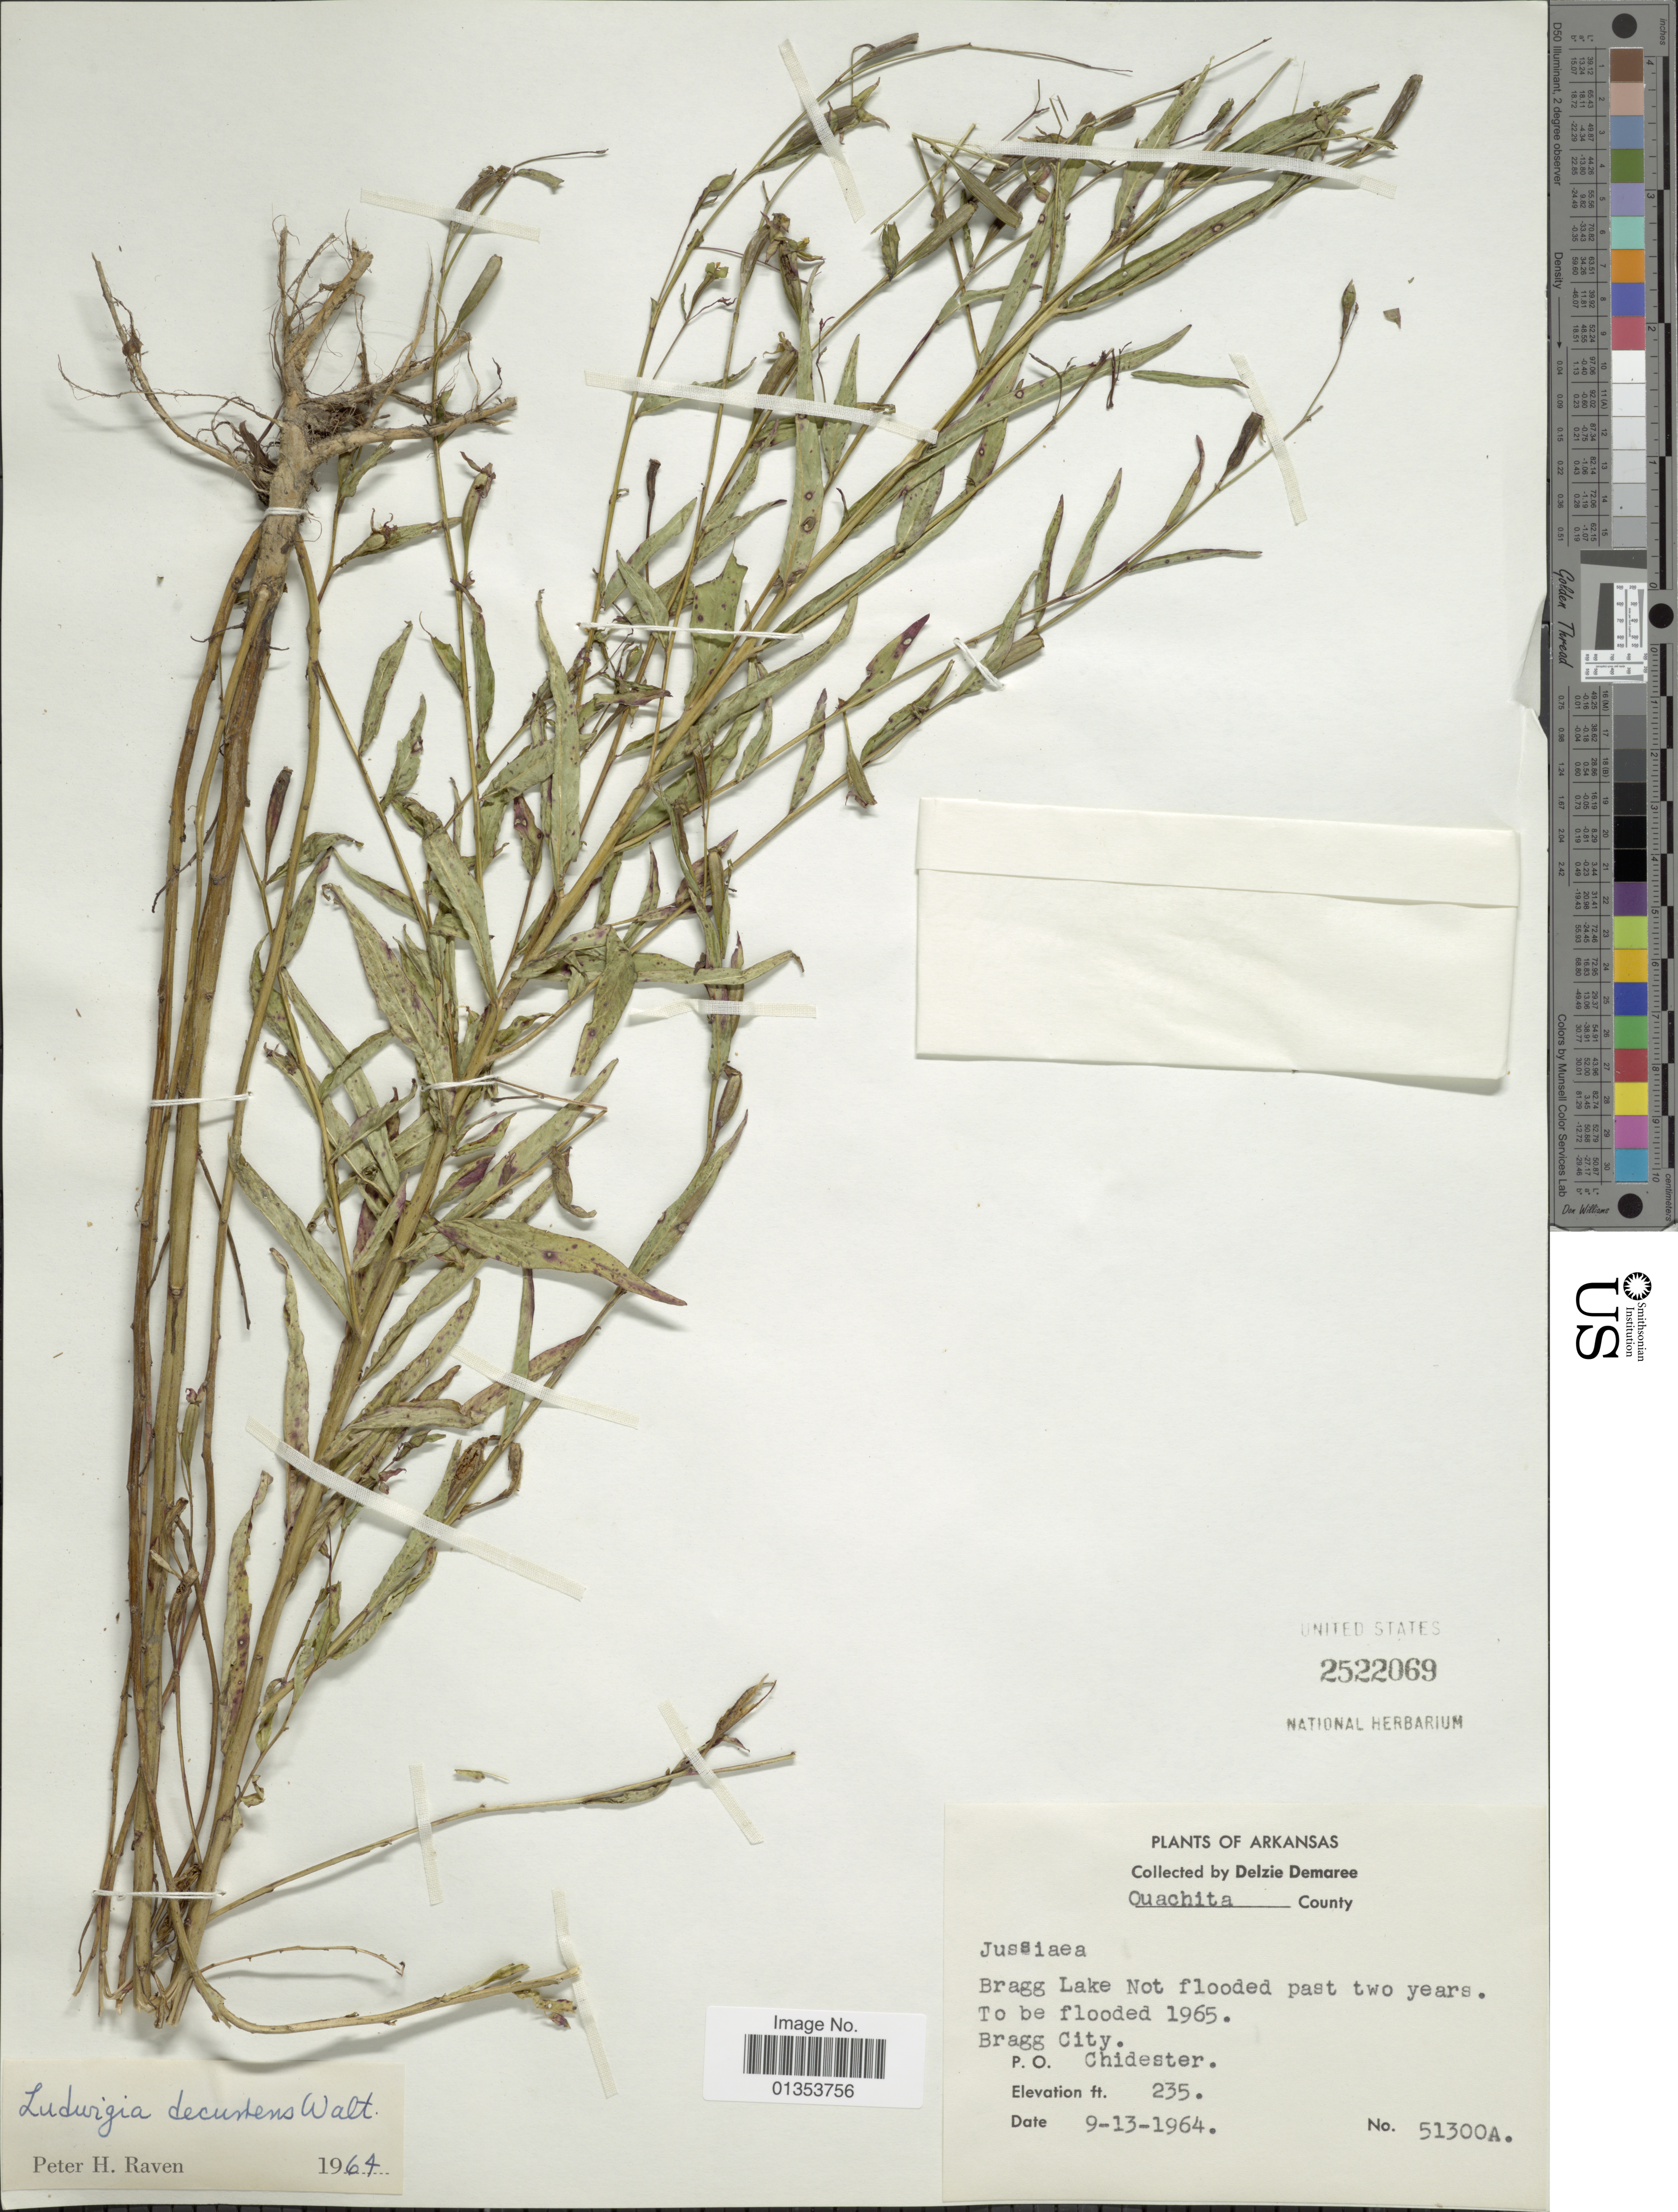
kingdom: Plantae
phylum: Tracheophyta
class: Magnoliopsida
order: Myrtales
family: Onagraceae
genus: Ludwigia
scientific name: Ludwigia decurrens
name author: Walter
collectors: D. Demaree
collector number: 51300A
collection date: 1964-09-13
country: United States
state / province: Arkansas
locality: Quachita County, Bragg Lake Not flooded past two years, Bragg City, P. O. Chidester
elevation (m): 72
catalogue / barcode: US 2522069